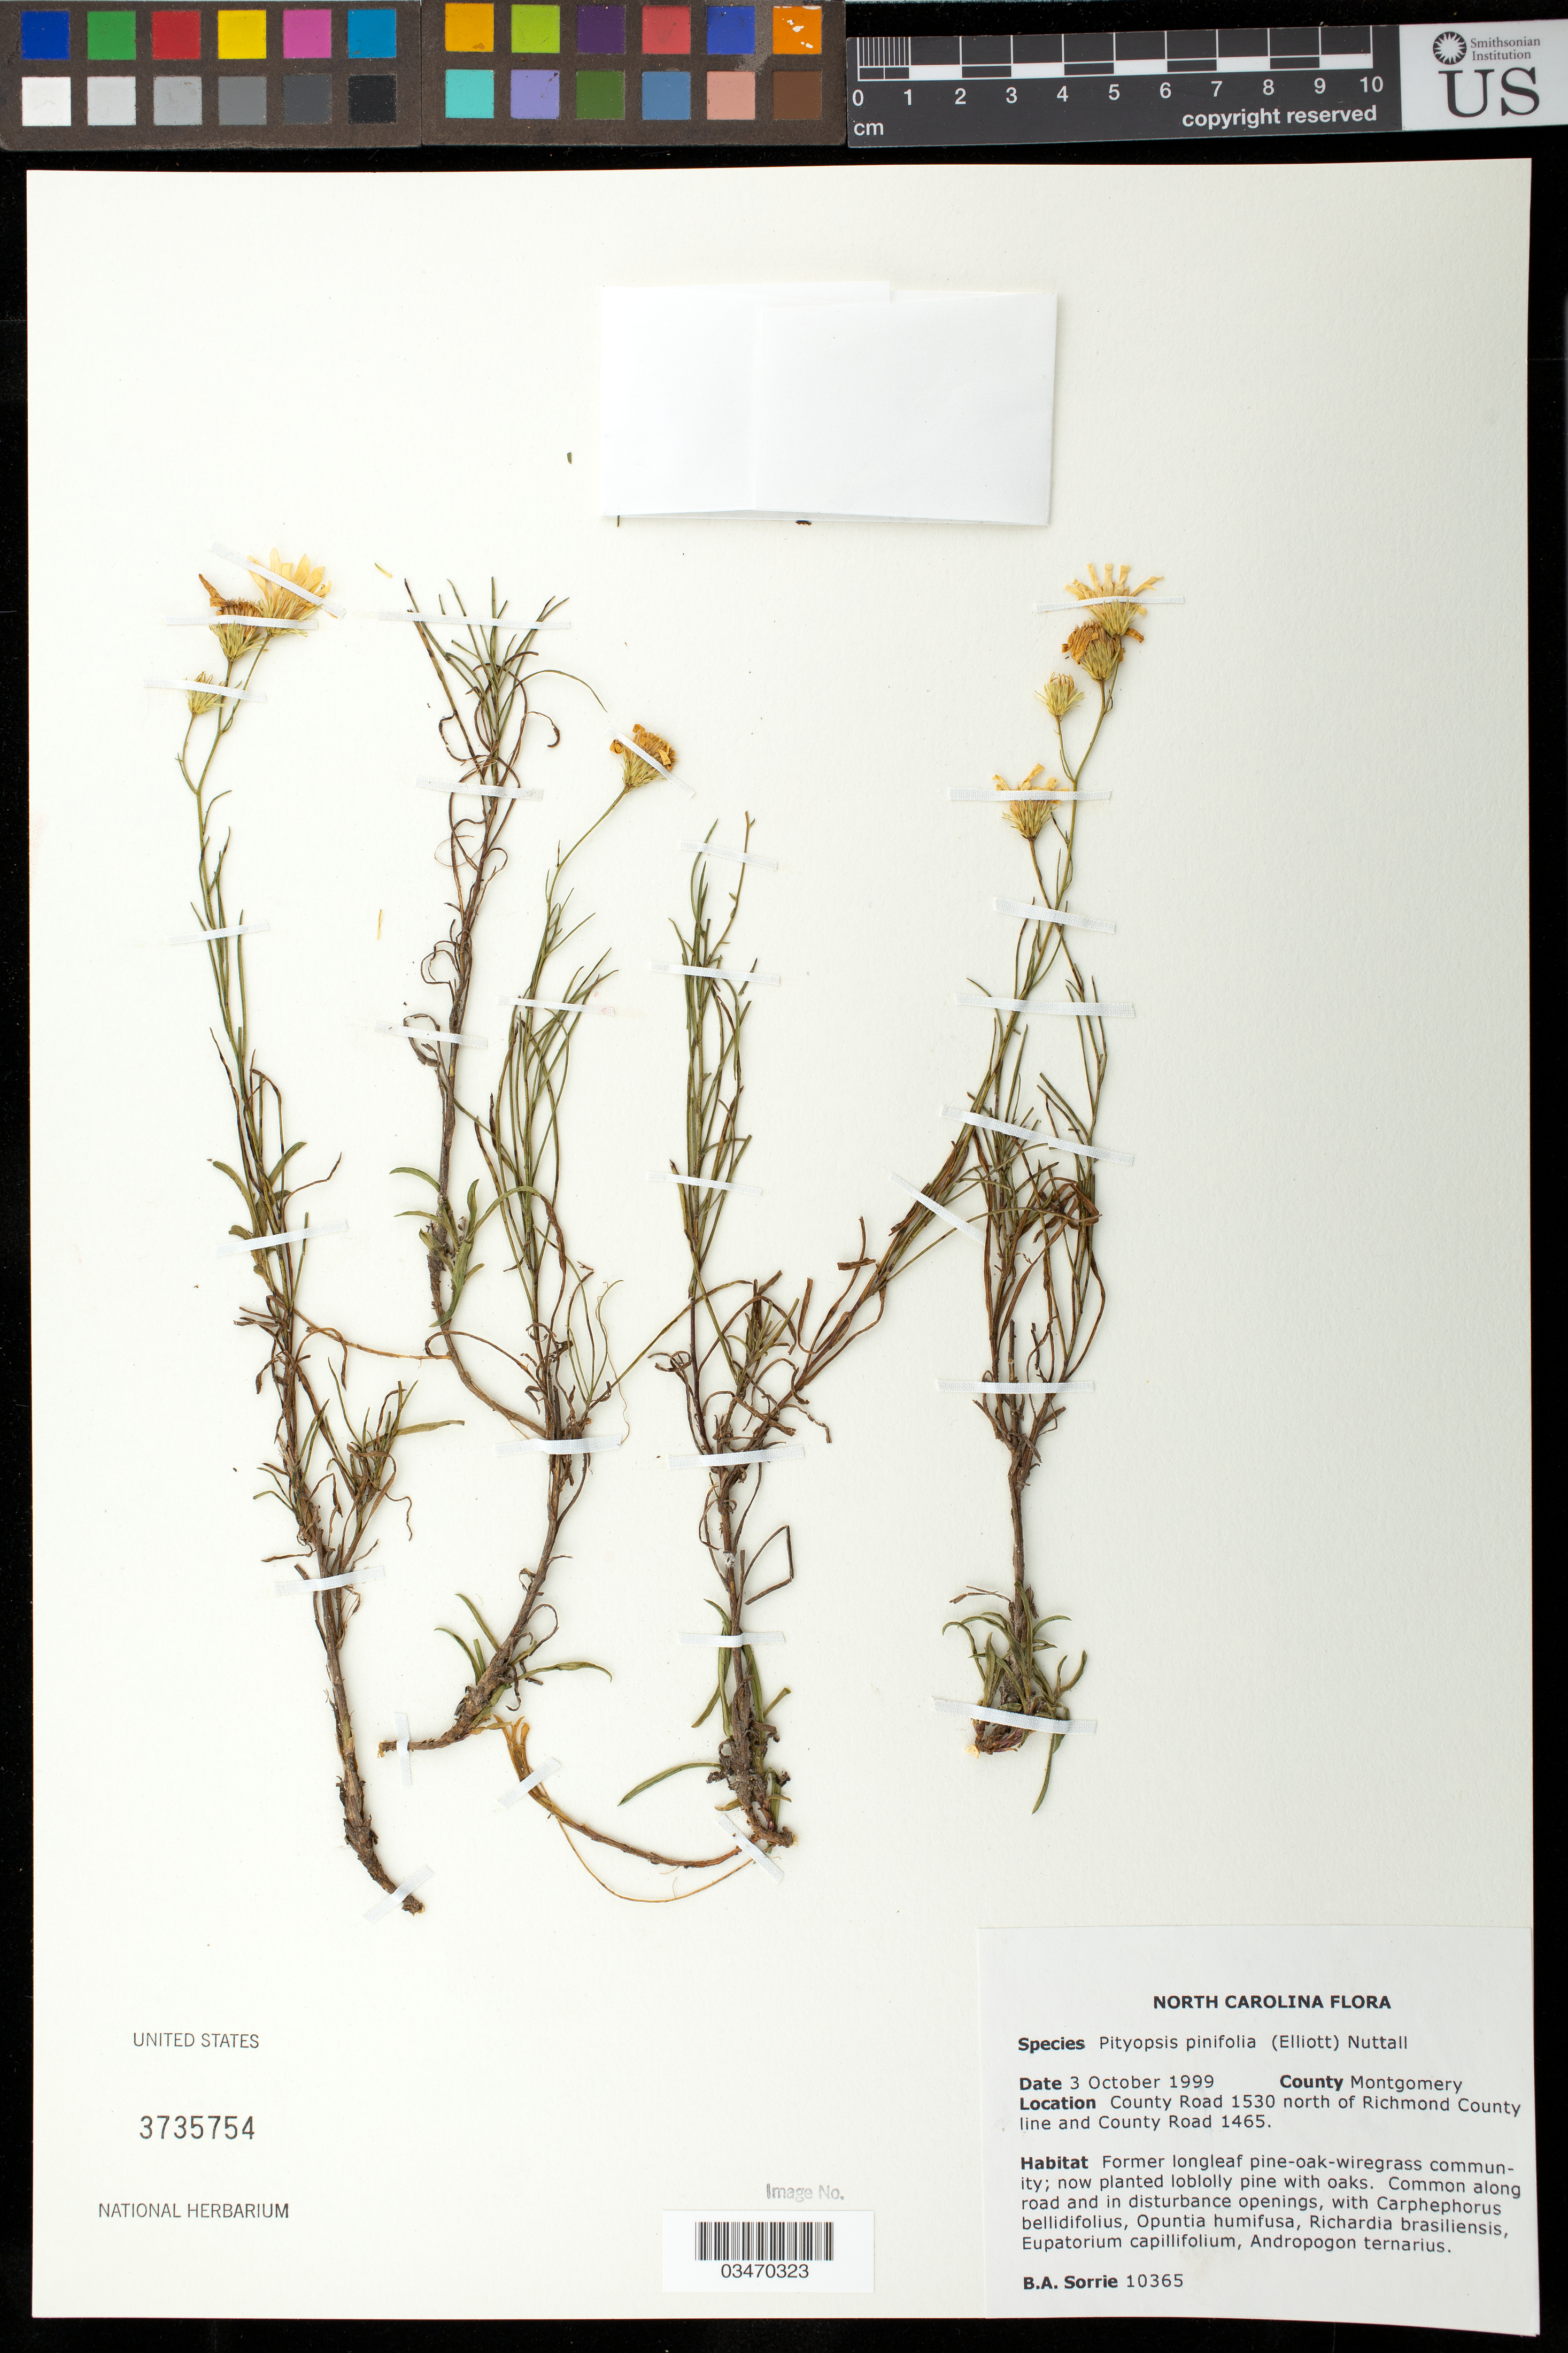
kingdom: Plantae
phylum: Tracheophyta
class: Magnoliopsida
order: Asterales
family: Asteraceae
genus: Pityopsis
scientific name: Pityopsis pinifolia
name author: (Elliott) Nutt.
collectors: B. A. Sorrie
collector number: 10365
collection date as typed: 3 Oct 1999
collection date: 1999-10-03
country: United States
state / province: North Carolina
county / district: Montgomery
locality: County Road 1530 N of Richmond County line and County Road 1465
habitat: Former longleft pine-oak-wiregrass community; now planted with loblolly pines with oaks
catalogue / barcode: US 3735754